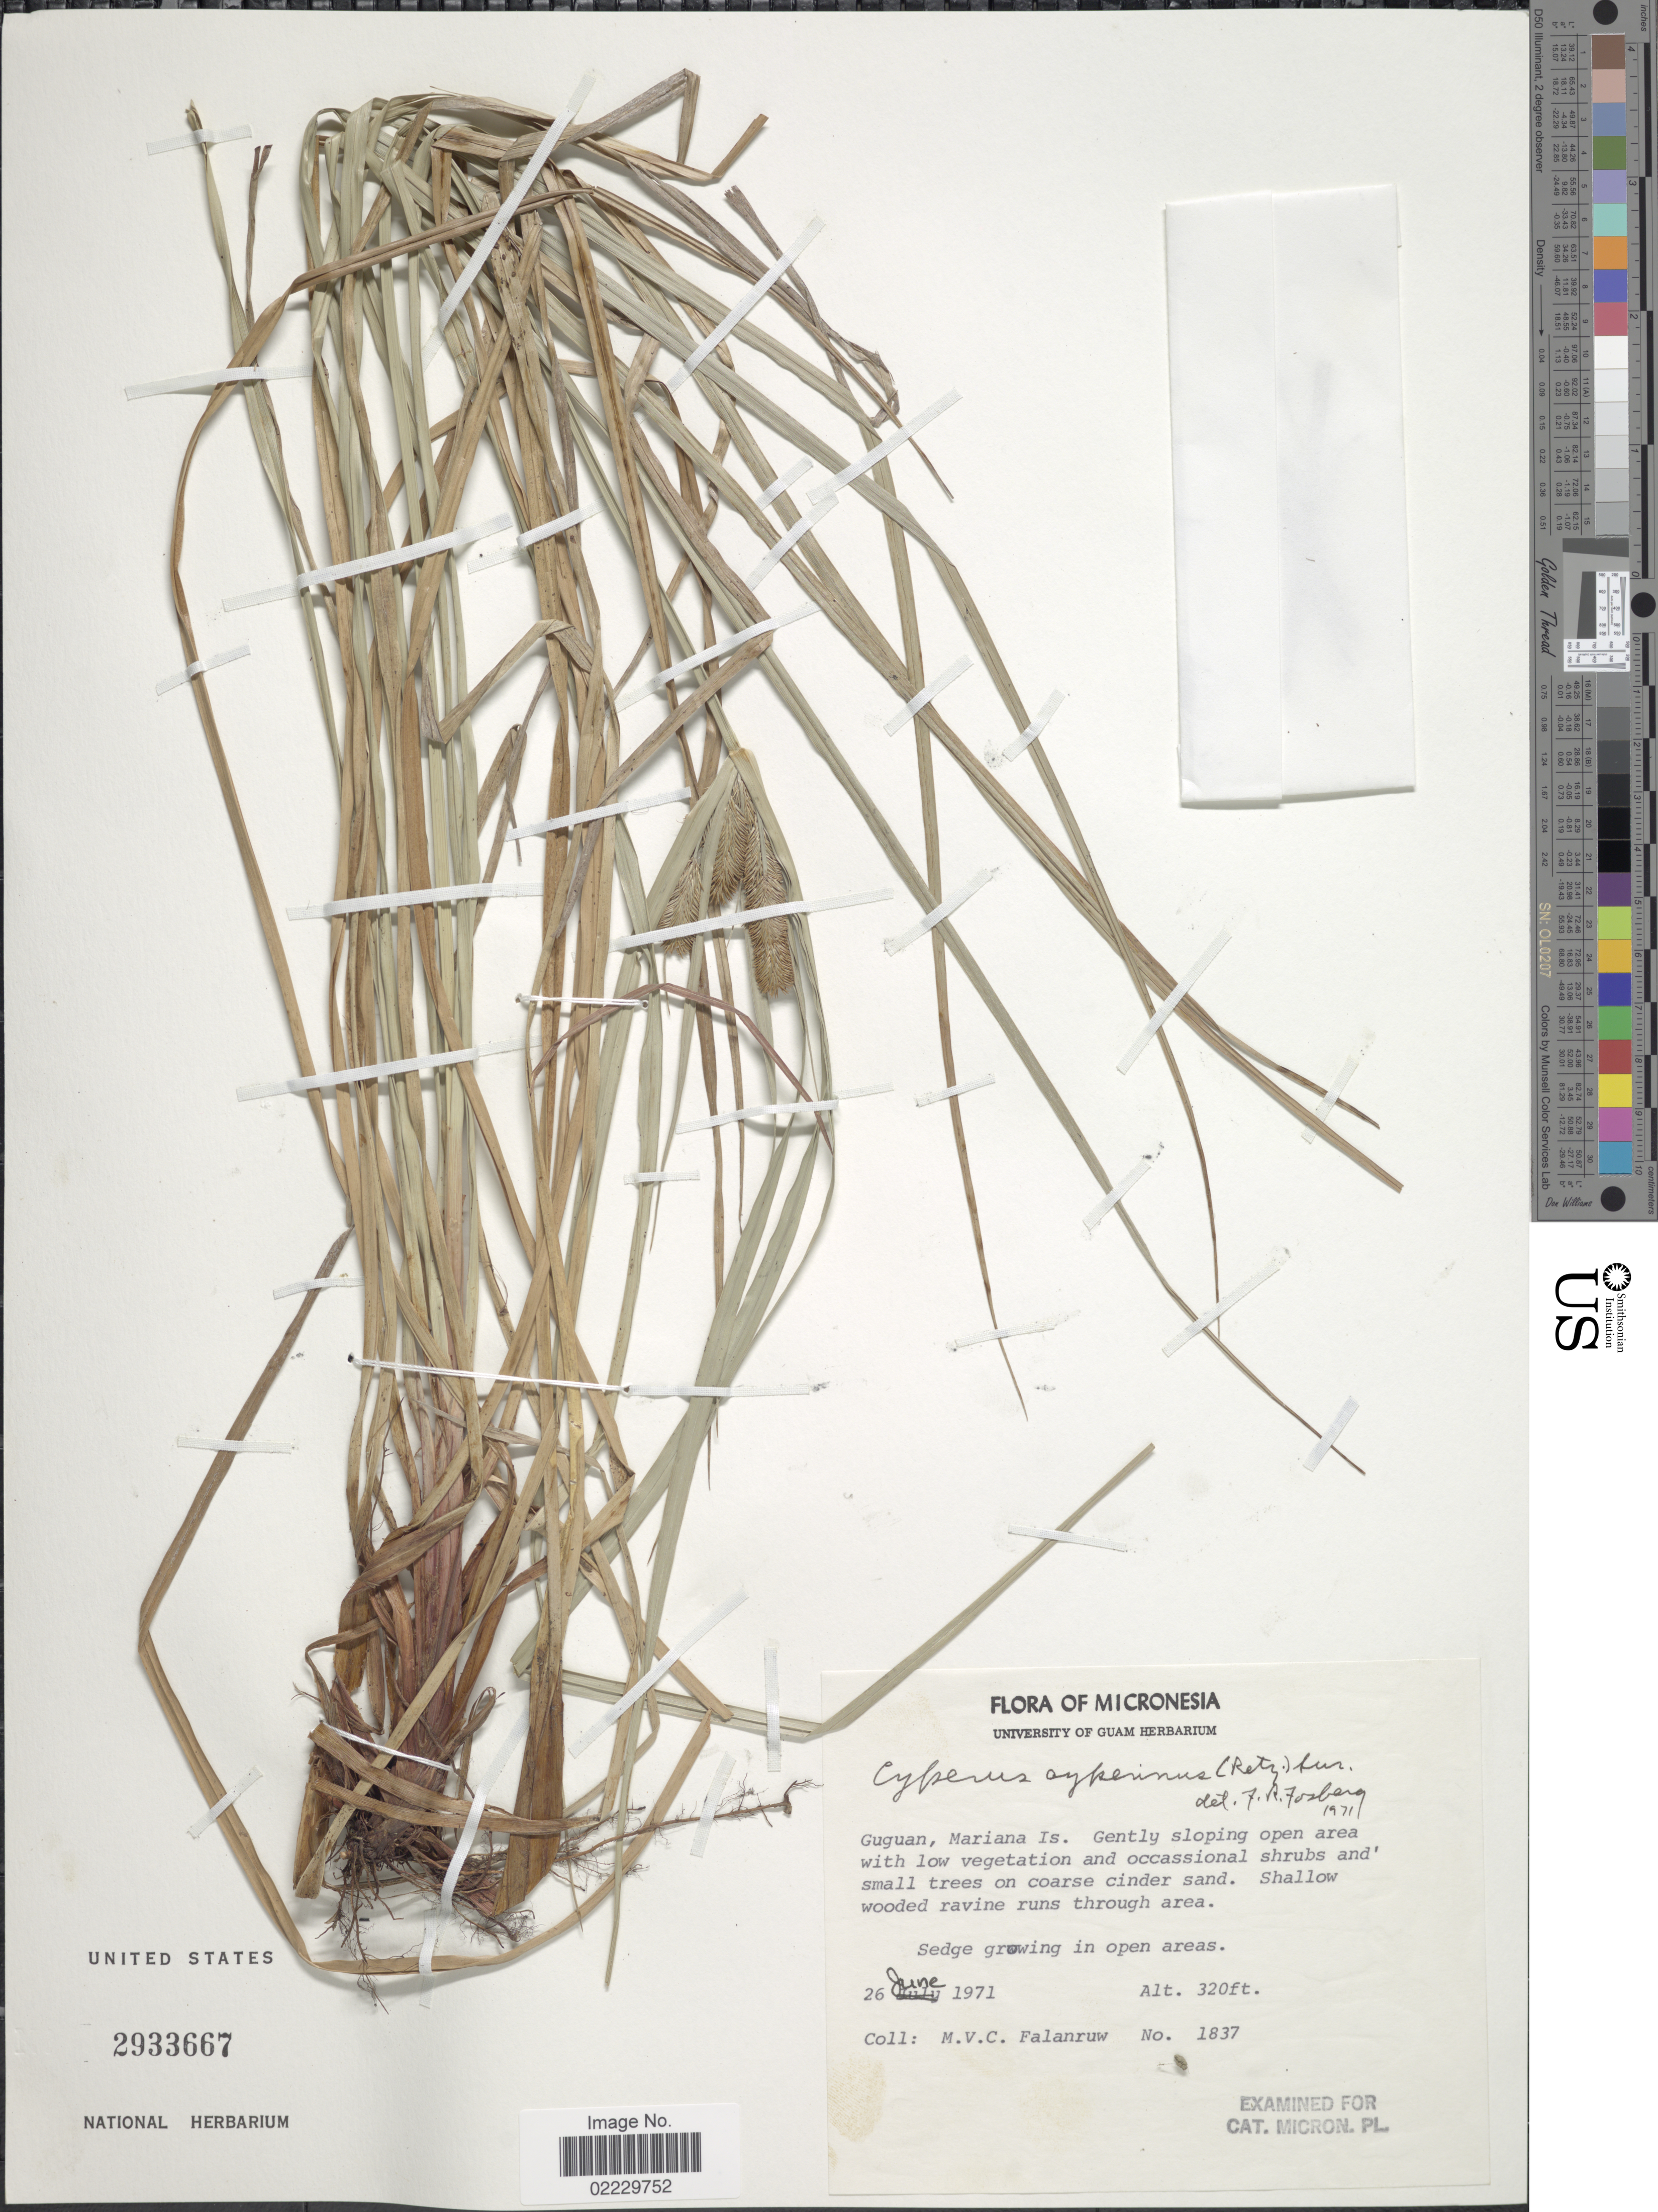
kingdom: Plantae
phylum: Tracheophyta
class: Liliopsida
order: Poales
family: Cyperaceae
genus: Cyperus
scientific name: Cyperus cyperinus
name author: (Retz.) Valck. Sur.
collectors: M. V. Falanruw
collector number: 1837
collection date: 1971-06-26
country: Northern Mariana Islands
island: Guguan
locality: Guguan, Mariana Is.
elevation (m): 98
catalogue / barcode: US 2933667